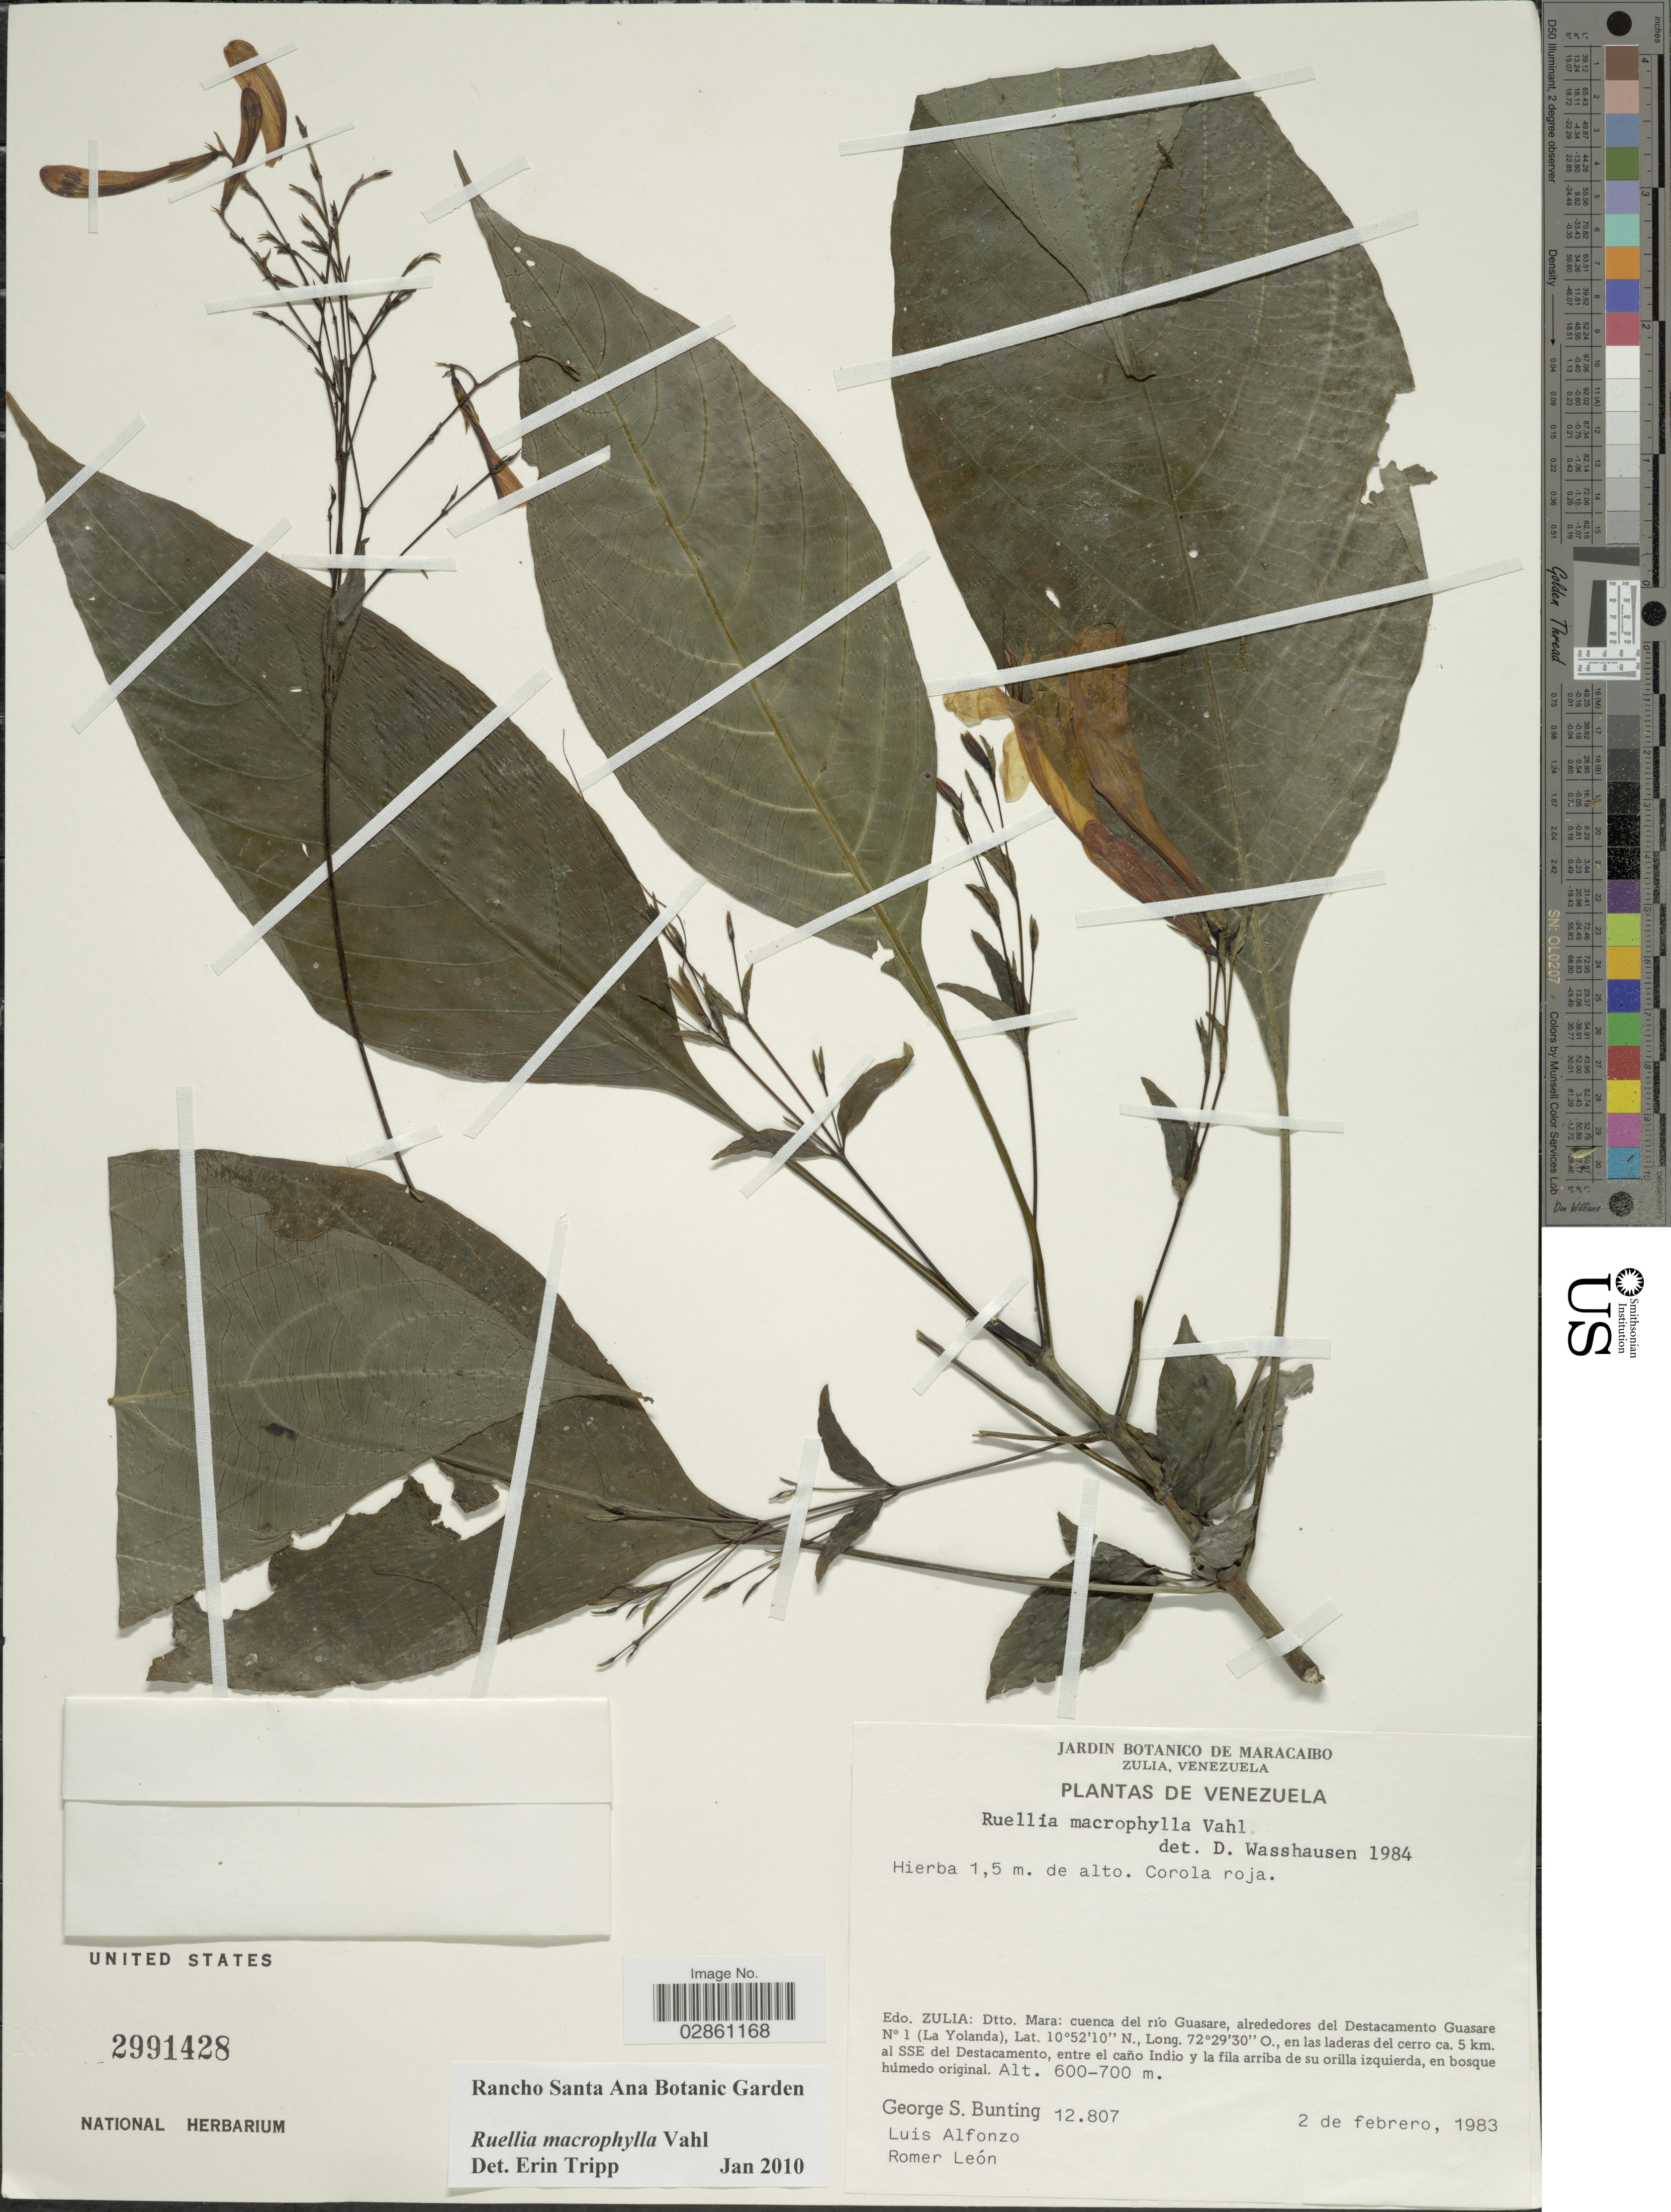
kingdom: Plantae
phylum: Tracheophyta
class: Magnoliopsida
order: Lamiales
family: Acanthaceae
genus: Ruellia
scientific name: Ruellia macrophylla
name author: Vahl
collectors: G. S. Bunting, L. Alfonzo & R. A. León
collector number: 12807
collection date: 1983-02-02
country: Venezuela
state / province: Zulia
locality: Dtto. Mara: cuenca del río Guasare, alrededores del Destacamento Guasare N° 1 (La Yolanda), en las laderas del cerro ca. 5 km. al SSE del Destacamento, entre el caño Indio y la fila arriba de su orilla izquierda, en bosque húmedo original.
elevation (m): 600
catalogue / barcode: US 2991428